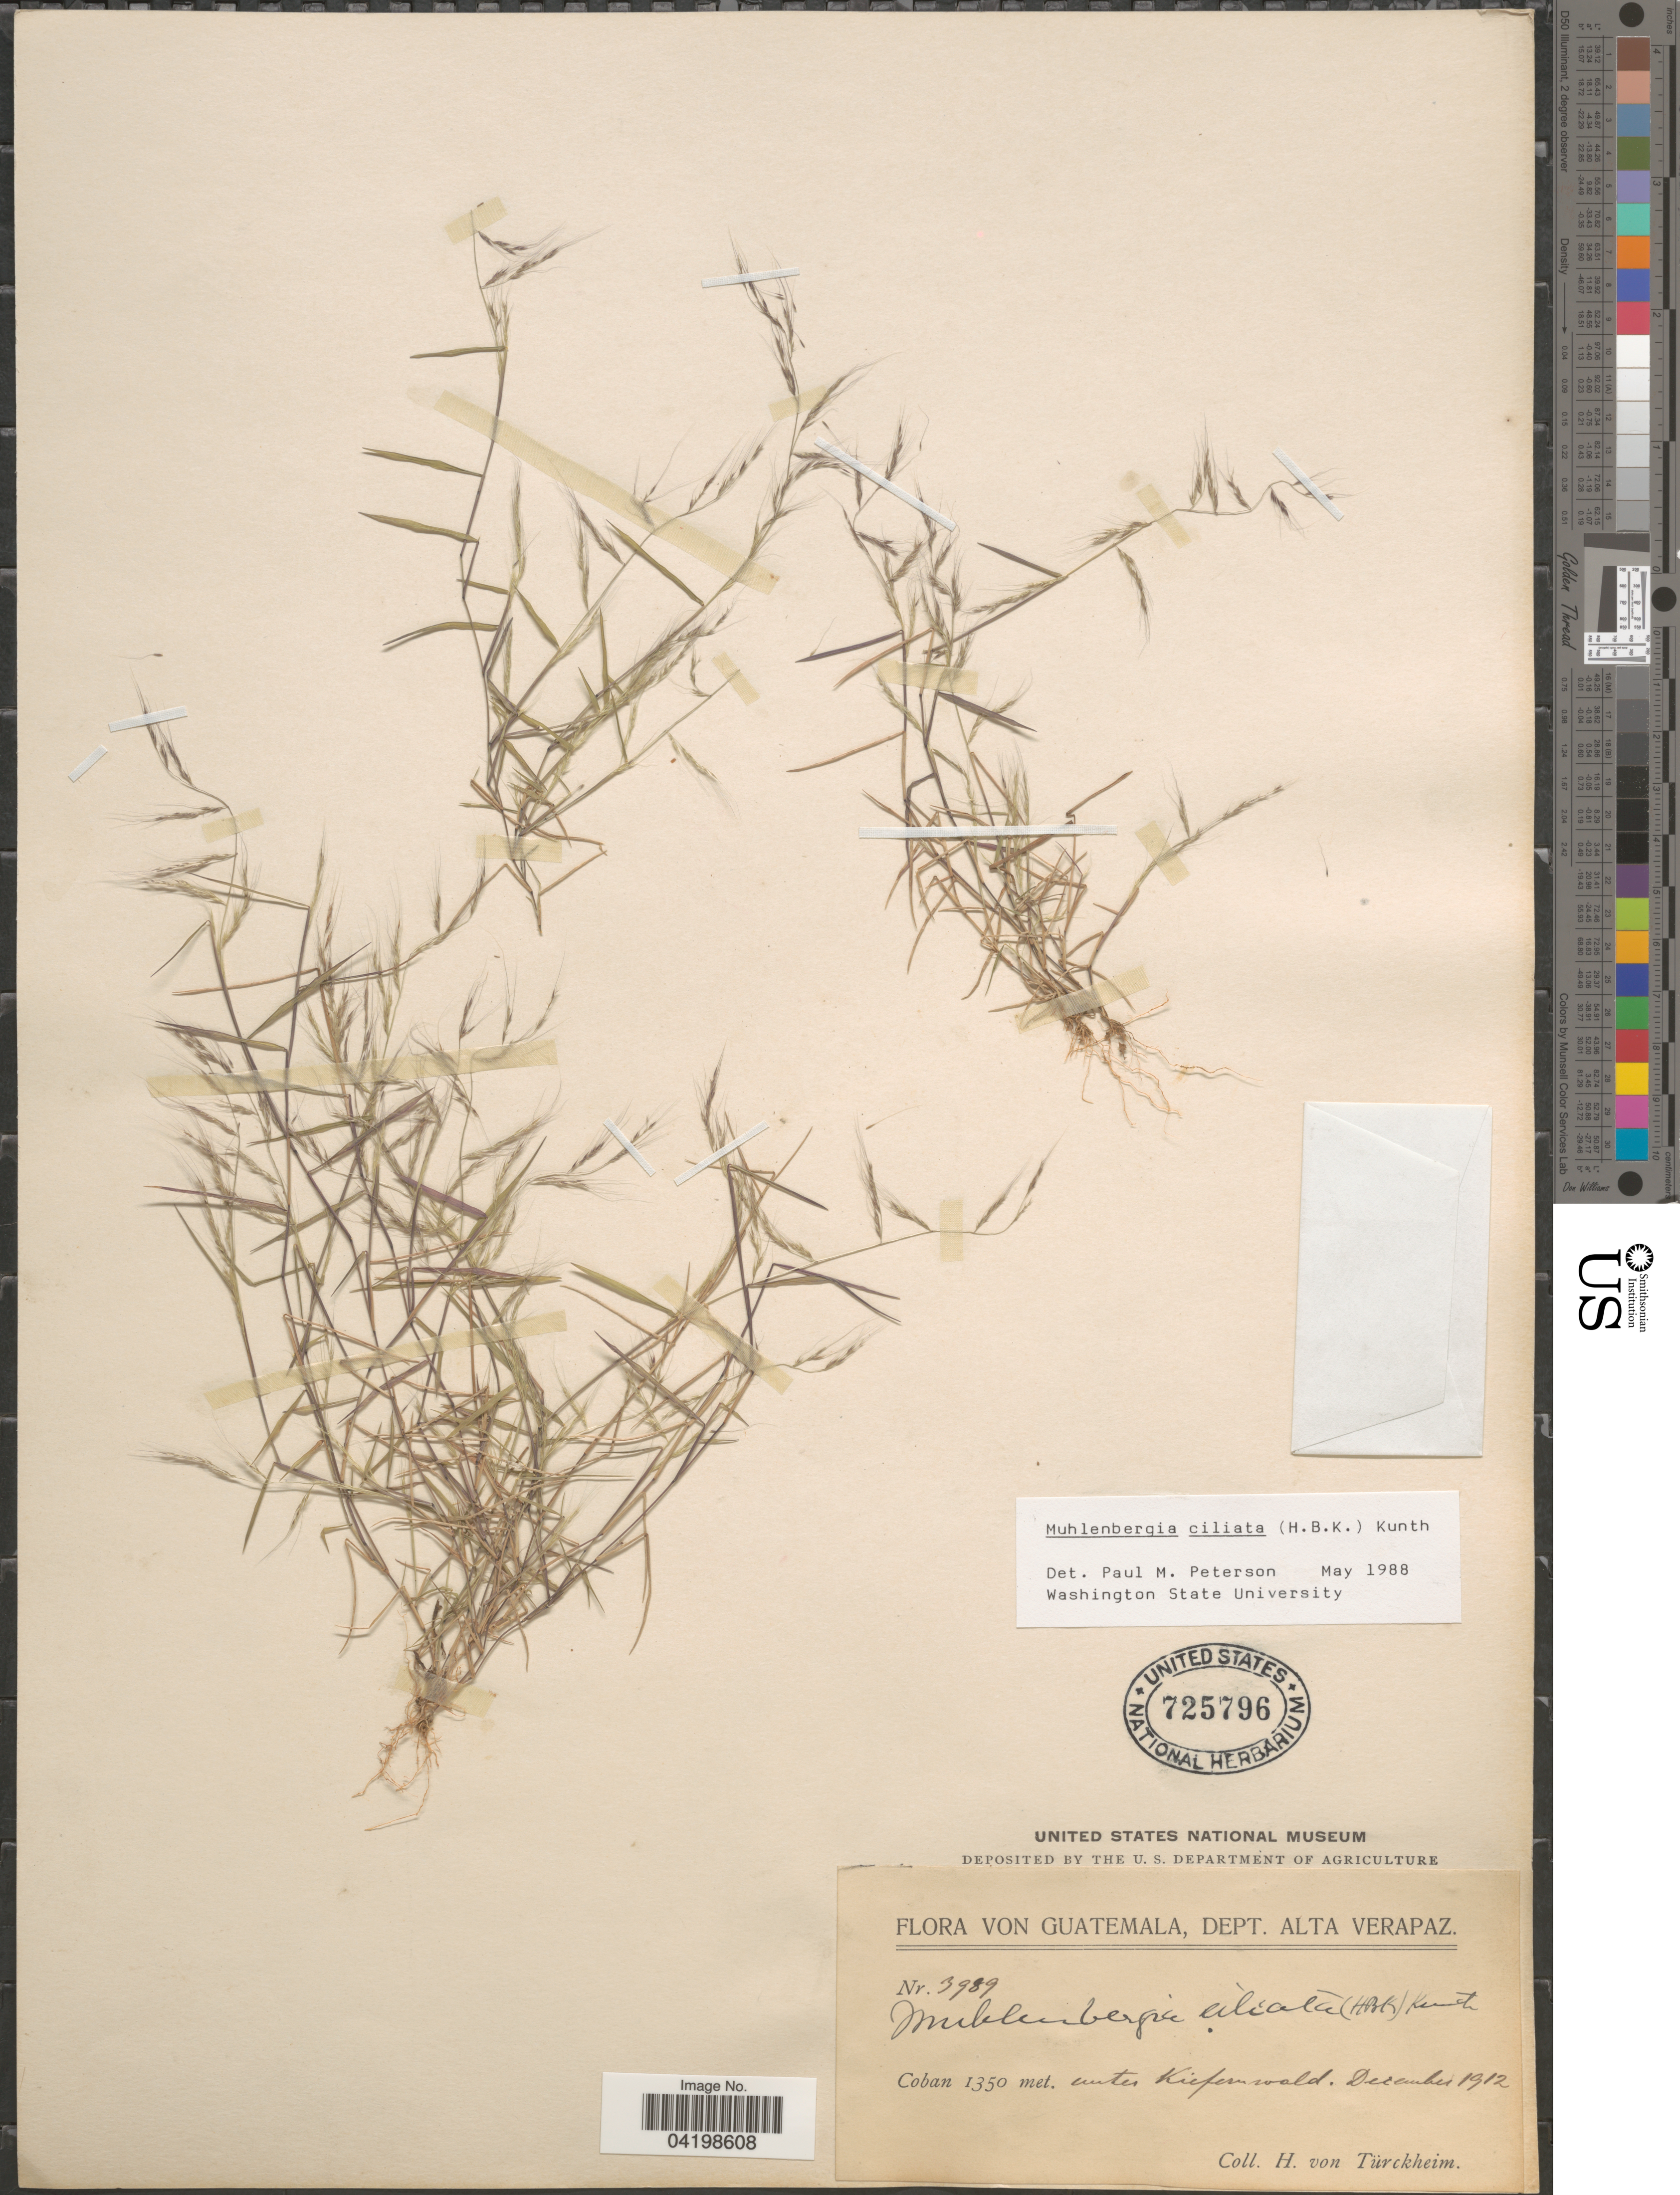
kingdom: Plantae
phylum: Tracheophyta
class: Liliopsida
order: Poales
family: Poaceae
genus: Muhlenbergia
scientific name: Muhlenbergia ciliata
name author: (Kunth) Trin.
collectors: H. von Türckheim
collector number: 3989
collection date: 1912-12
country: Guatemala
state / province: Alta Verapaz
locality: Dept. Alta Verapaz. Coban. unter Kiefernwald.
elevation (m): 1350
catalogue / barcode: US 725796